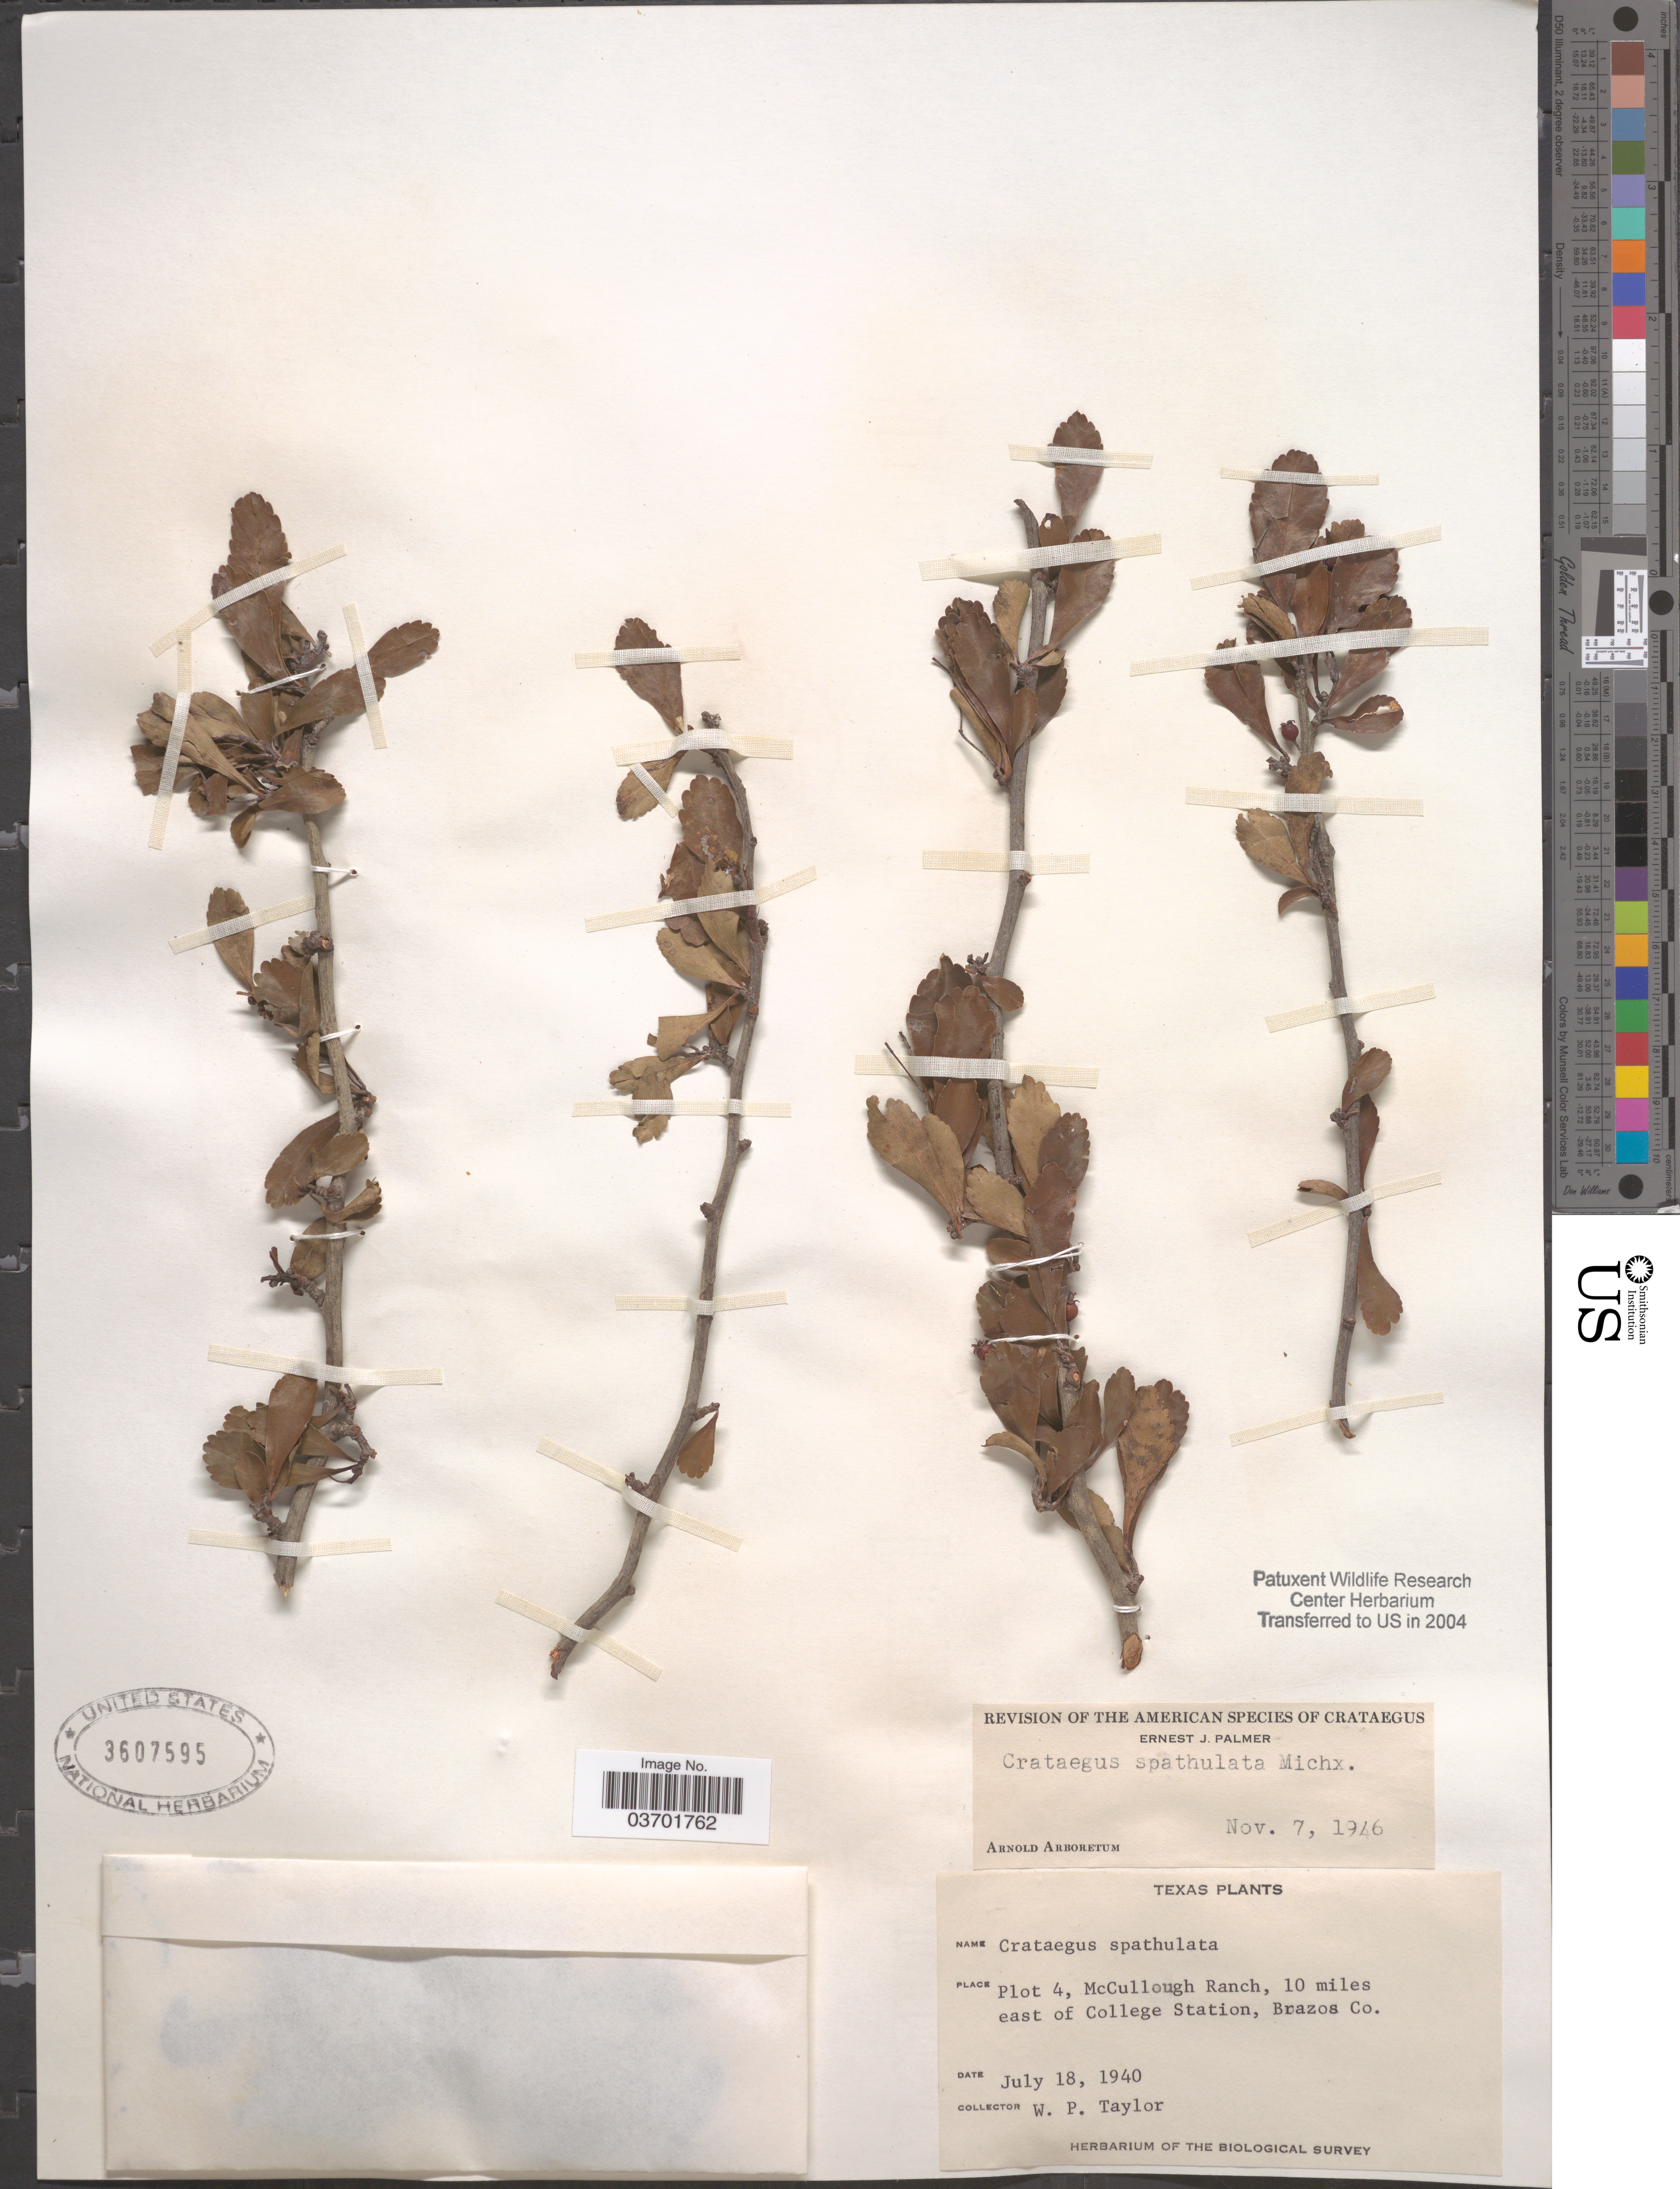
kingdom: Plantae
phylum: Tracheophyta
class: Magnoliopsida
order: Rosales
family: Rosaceae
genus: Crataegus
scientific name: Crataegus spathulata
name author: Michx.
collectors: W. P. Taylor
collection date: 1940-07-18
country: United States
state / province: Texas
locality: Plot 4, McCullough Ranch, 10 miles east of College Station, Brazos Co.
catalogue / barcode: US 3607595